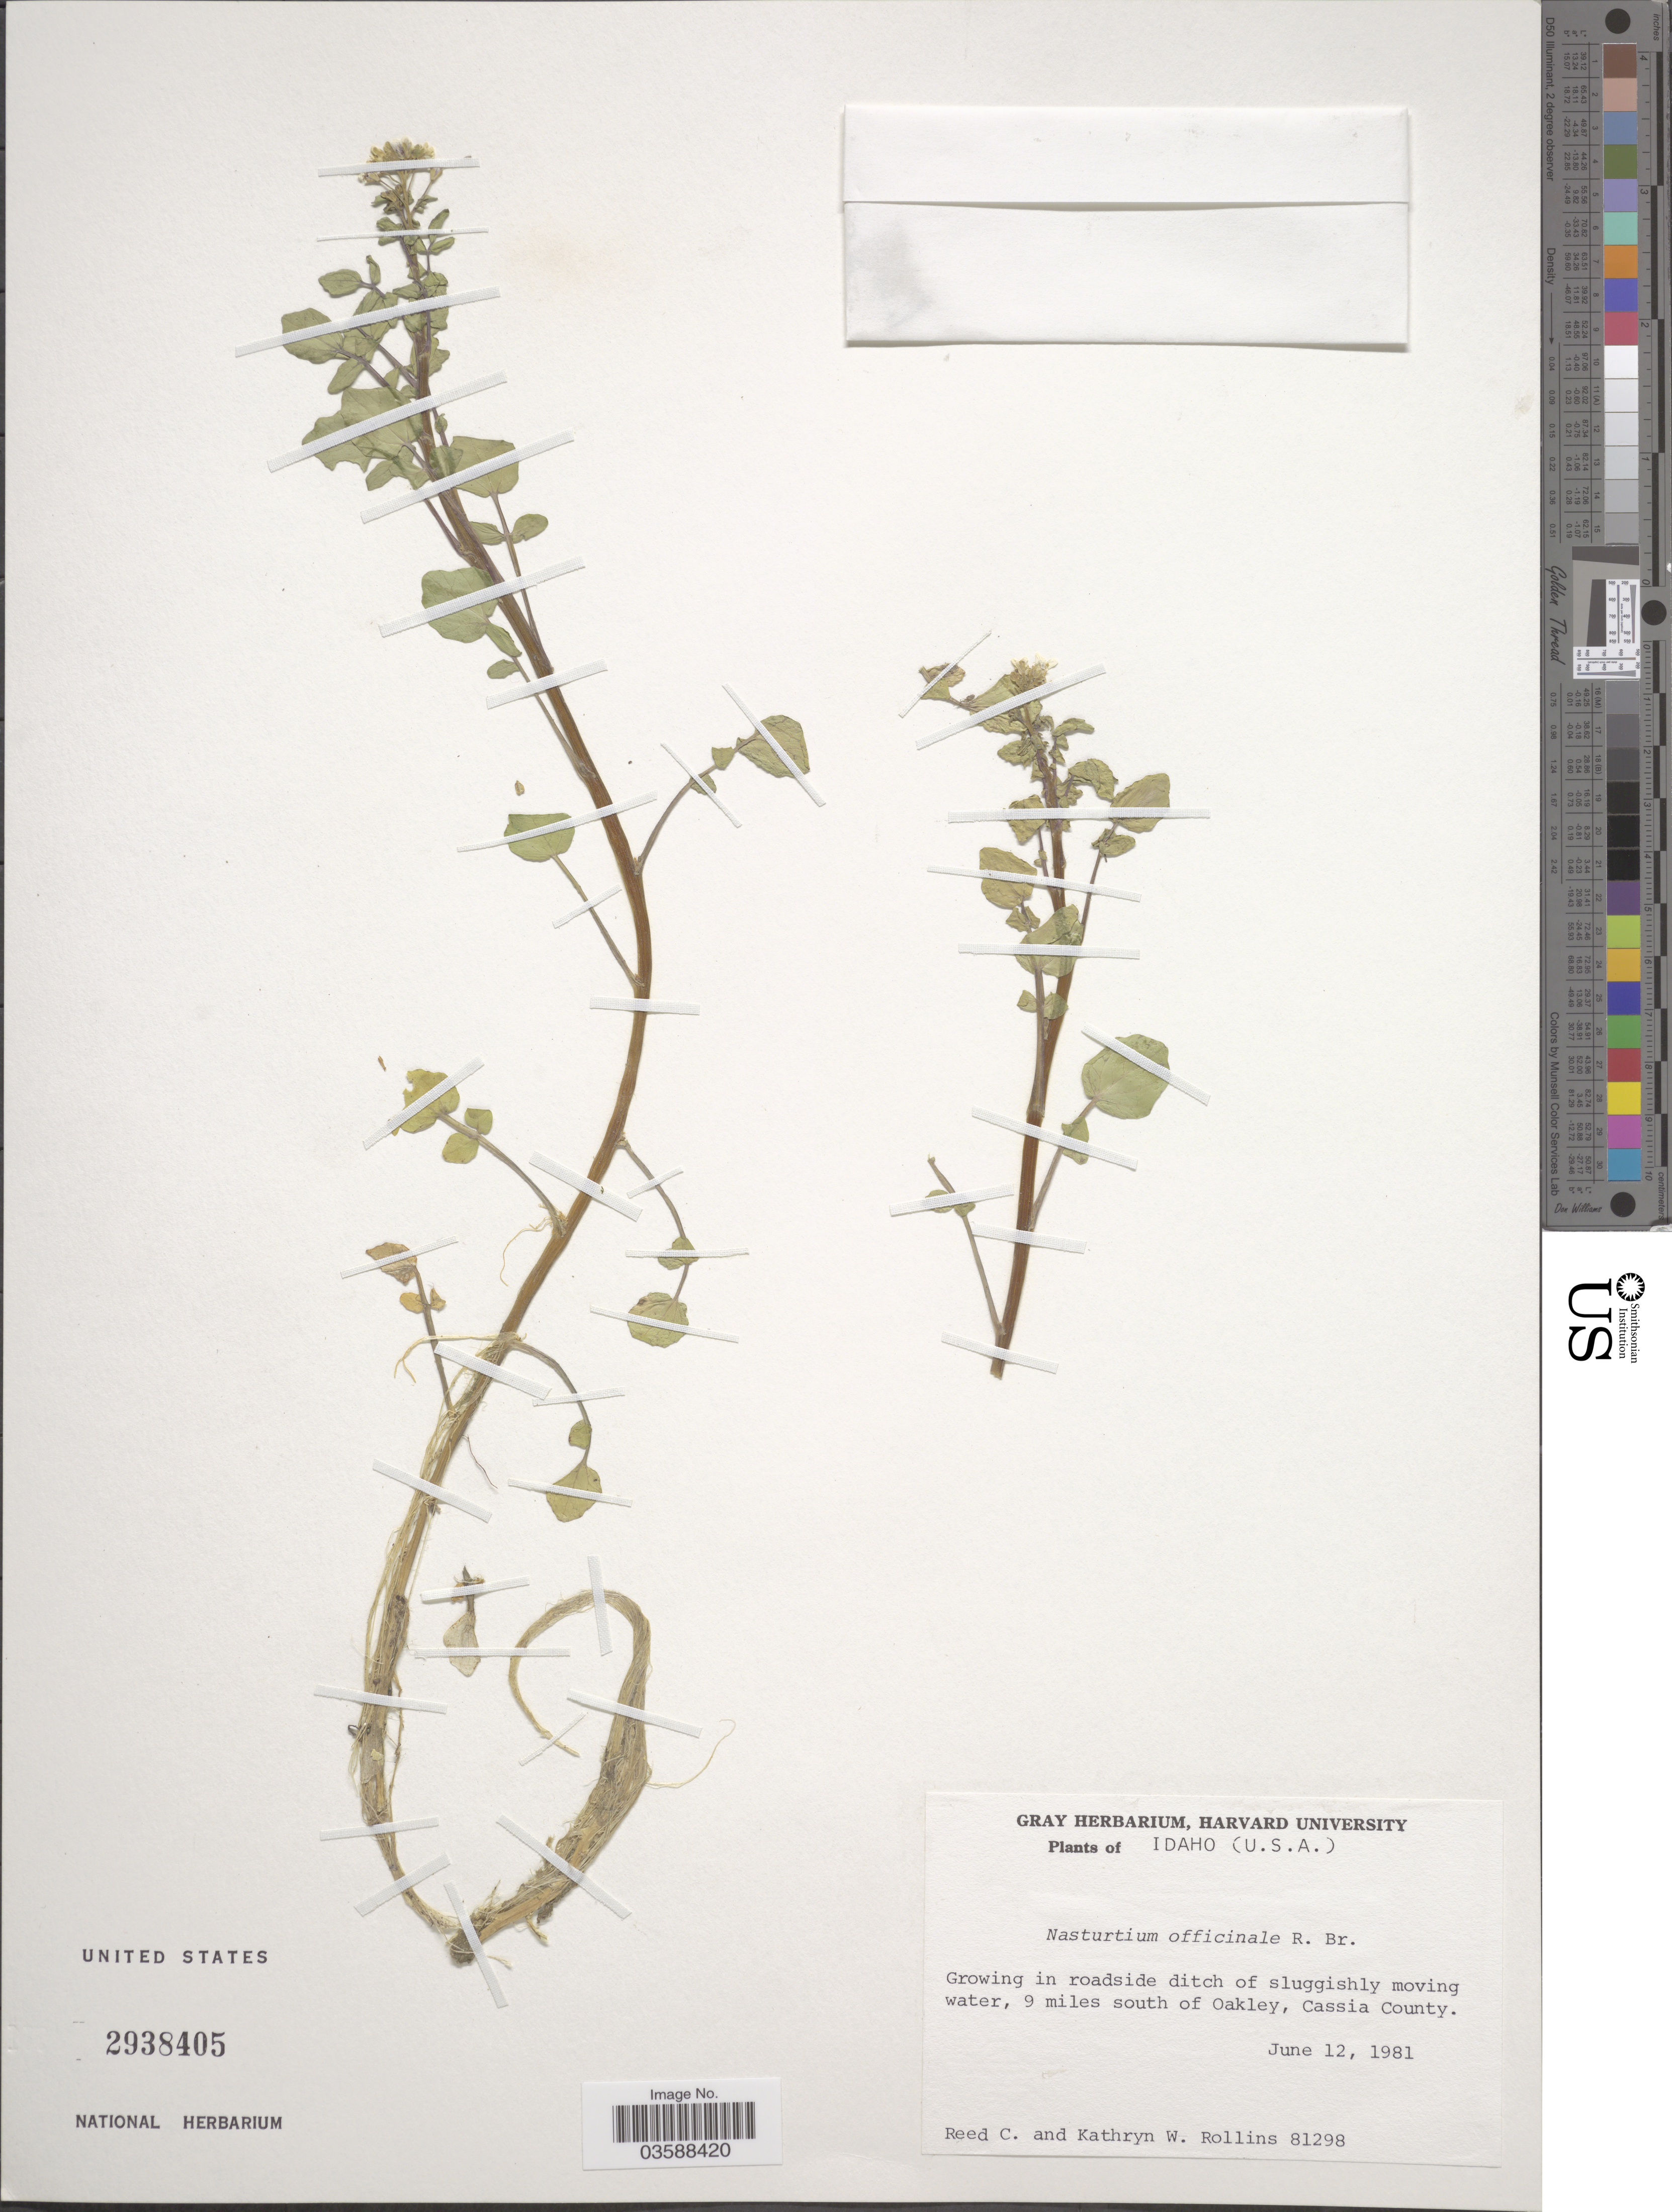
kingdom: Plantae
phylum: Tracheophyta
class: Magnoliopsida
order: Brassicales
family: Brassicaceae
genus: Nasturtium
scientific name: Nasturtium officinale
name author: R. Br.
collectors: R. C. Rollins & K. W. Rollins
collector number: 81298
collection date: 1981-06-12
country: United States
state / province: Idaho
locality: In roadside ditch of sluggishly moving water, 9 miles south of Oakley, Cassia County.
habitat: growing in roadside ditch of a sluggishly moving water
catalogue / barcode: US 2938405